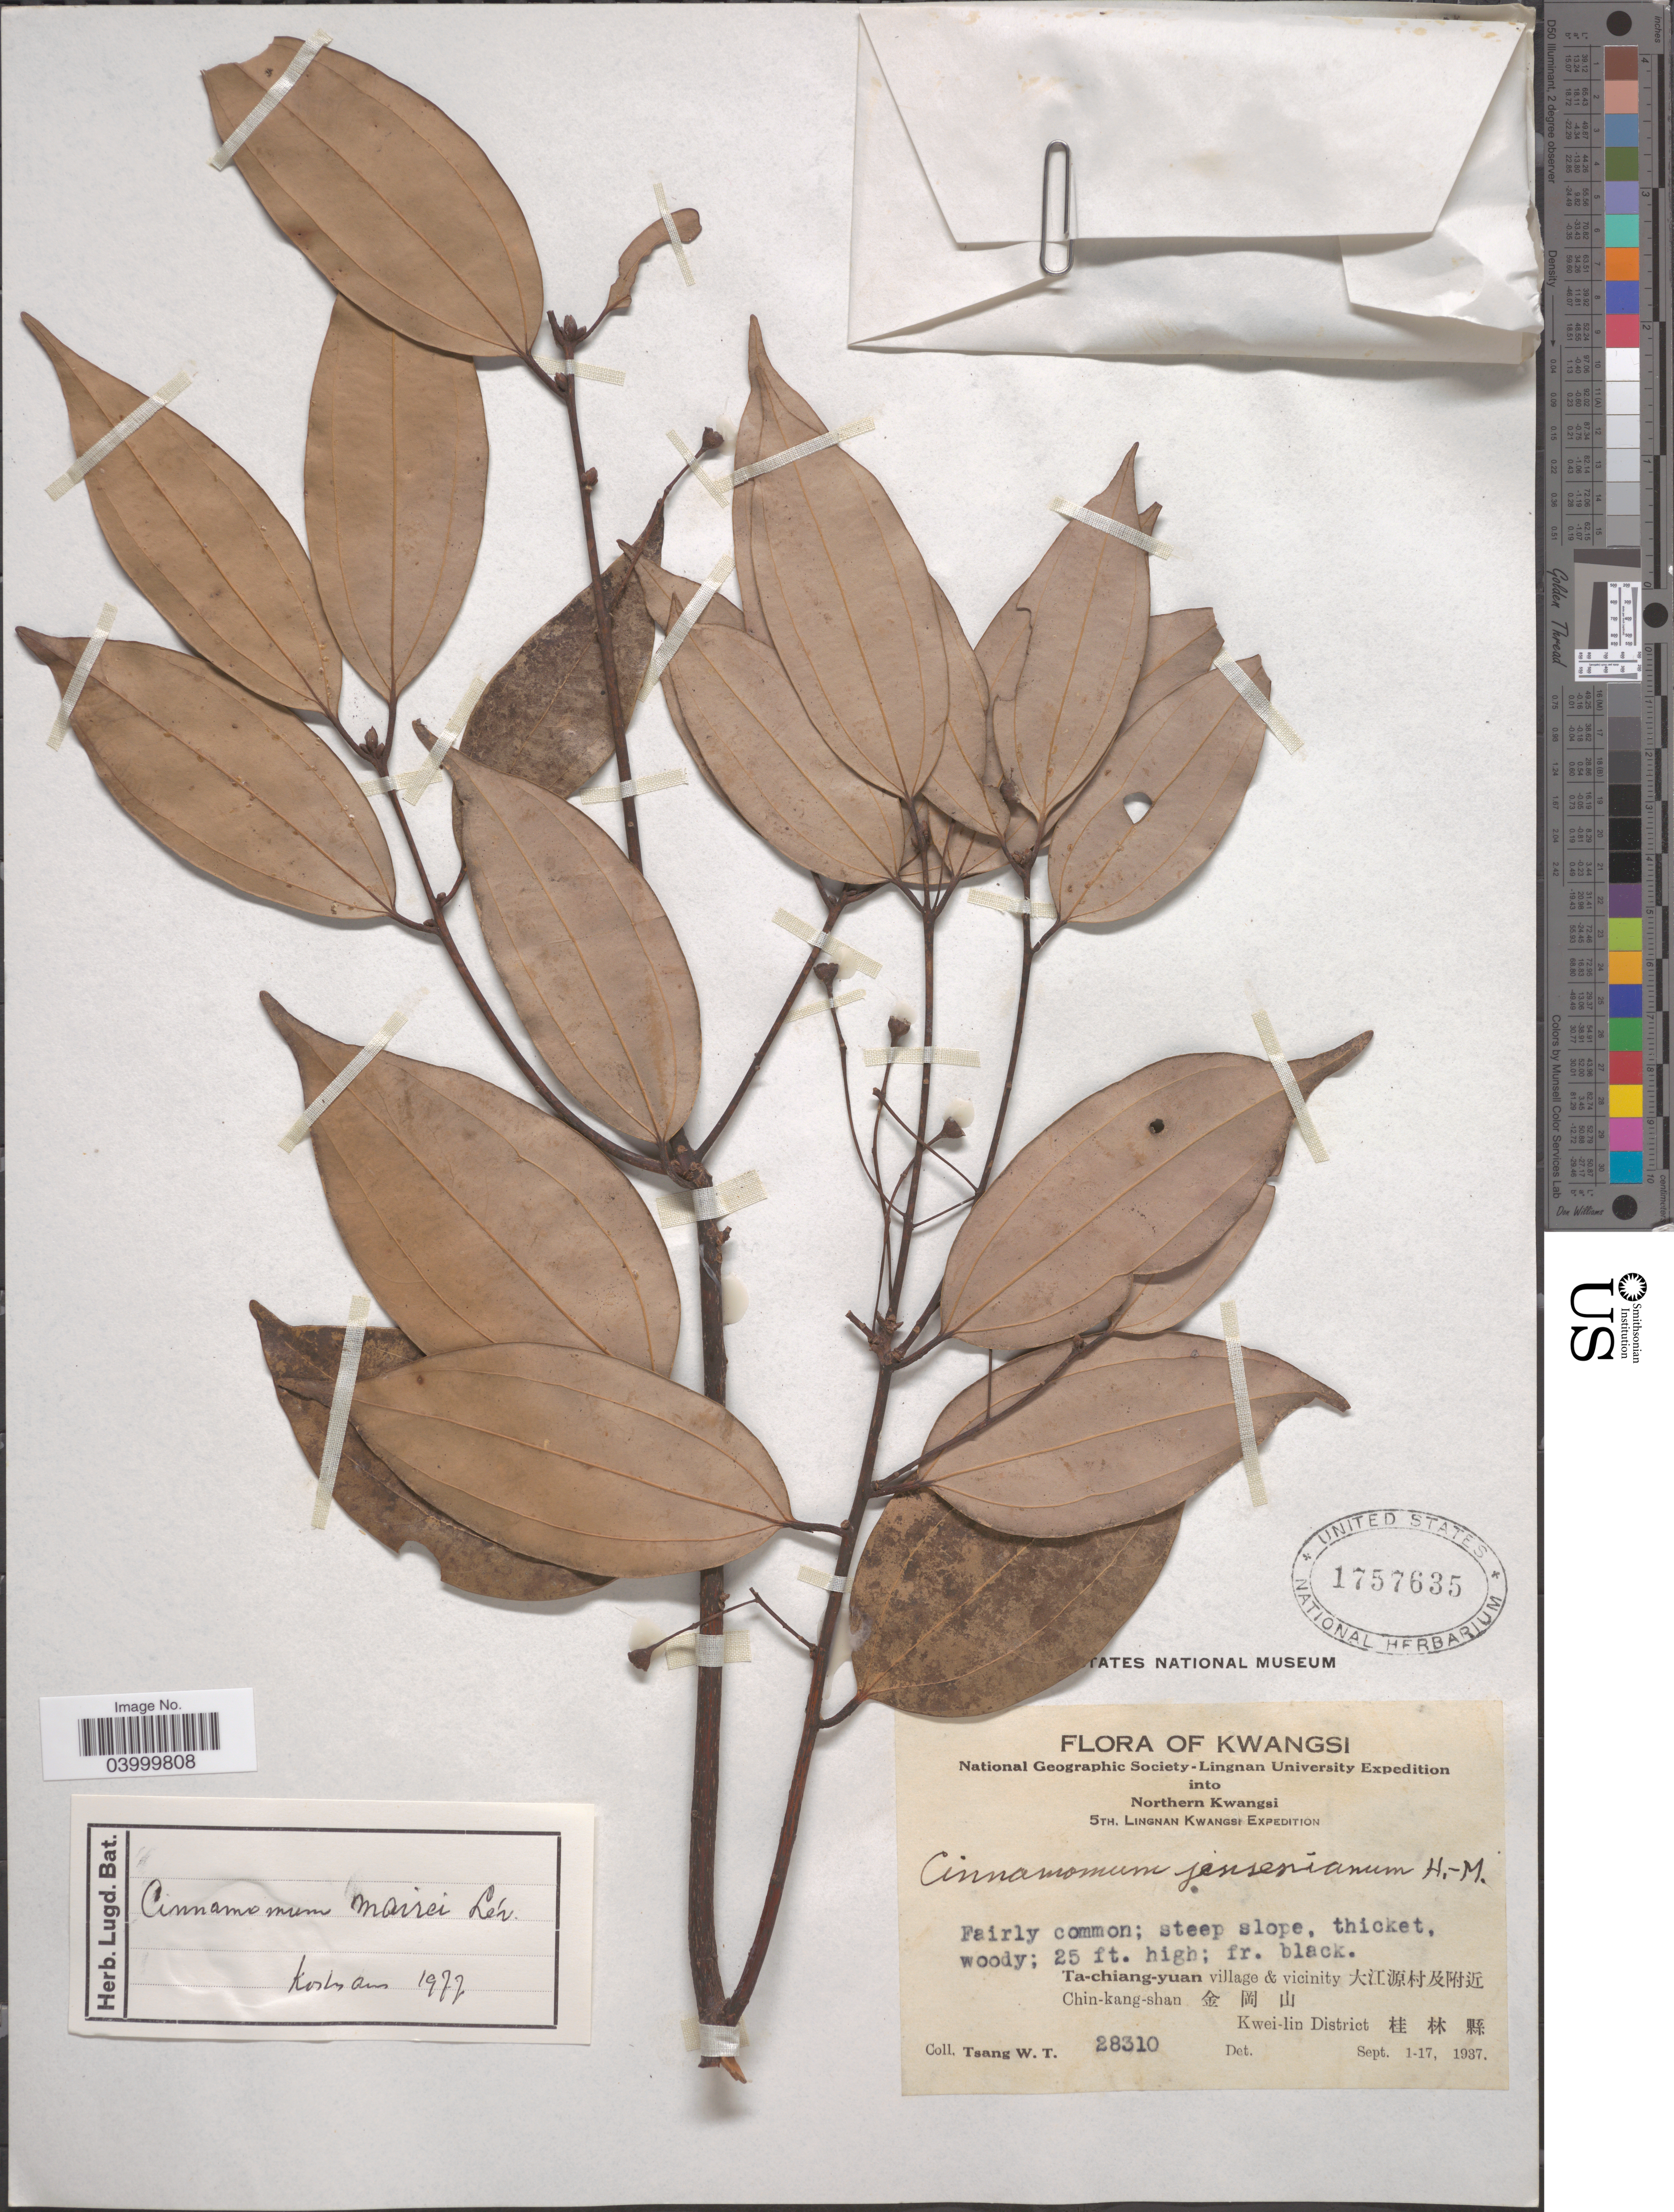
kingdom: Plantae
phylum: Tracheophyta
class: Magnoliopsida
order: Laurales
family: Lauraceae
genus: Cinnamomum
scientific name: Cinnamomum mairei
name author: Lév.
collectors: W. T. Tsang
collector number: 28310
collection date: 1937-09-01/1937-09-17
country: China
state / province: Guangxi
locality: Kwangsi. Northern Kwangsi. Ta-chiang-yuan village & vicinity X. Chin-kang-shan X. Kwei-lin District X.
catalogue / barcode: US 1757635